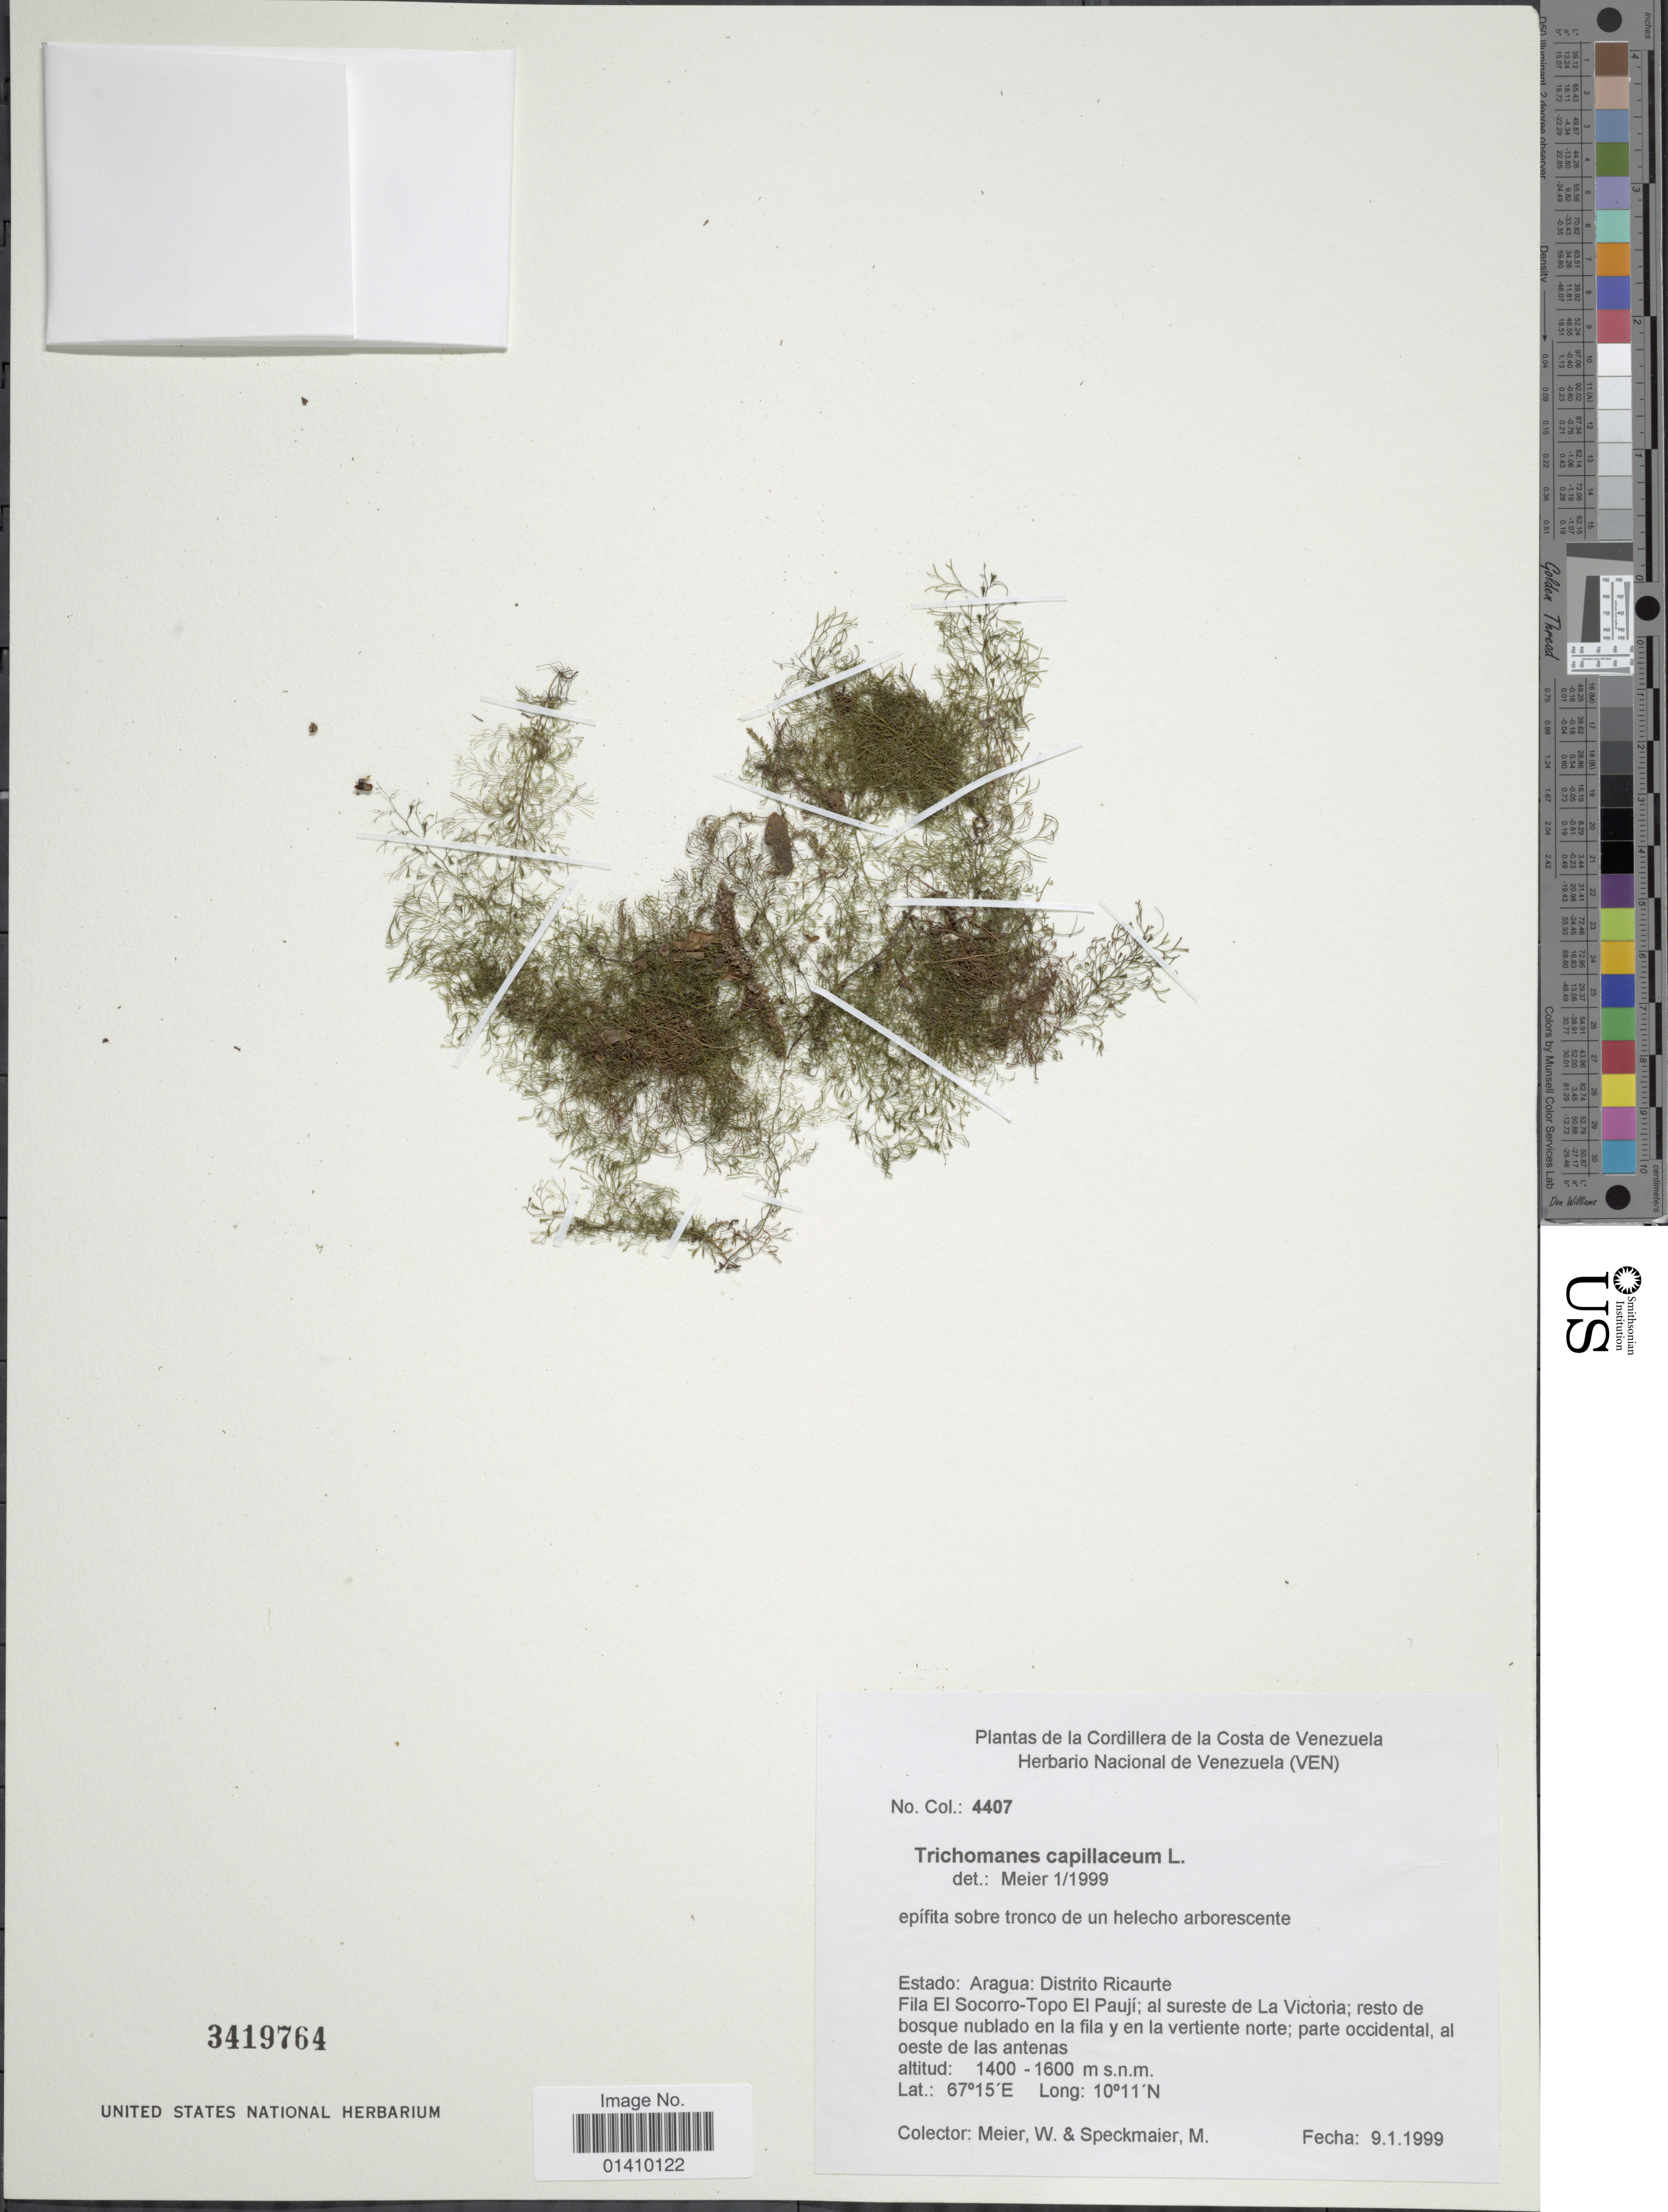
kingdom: Plantae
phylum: Tracheophyta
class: Polypodiopsida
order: Hymenophyllales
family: Hymenophyllaceae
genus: Polyphlebium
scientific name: Polyphlebium capillaceum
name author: (L.) Ebihara & Dubuisson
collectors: W. Meier & M. Speckmaier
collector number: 4407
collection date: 1999-01-09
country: Venezuela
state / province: Aragua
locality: Distrito Ricaurte, Fila El Socorro-Topo El Pauji: al sureste de La Victoria; resto de bosque nublado en la fila y en la vertiende norte; parte occidental; al oeste de las antenas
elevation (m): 1400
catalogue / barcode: US 3419764